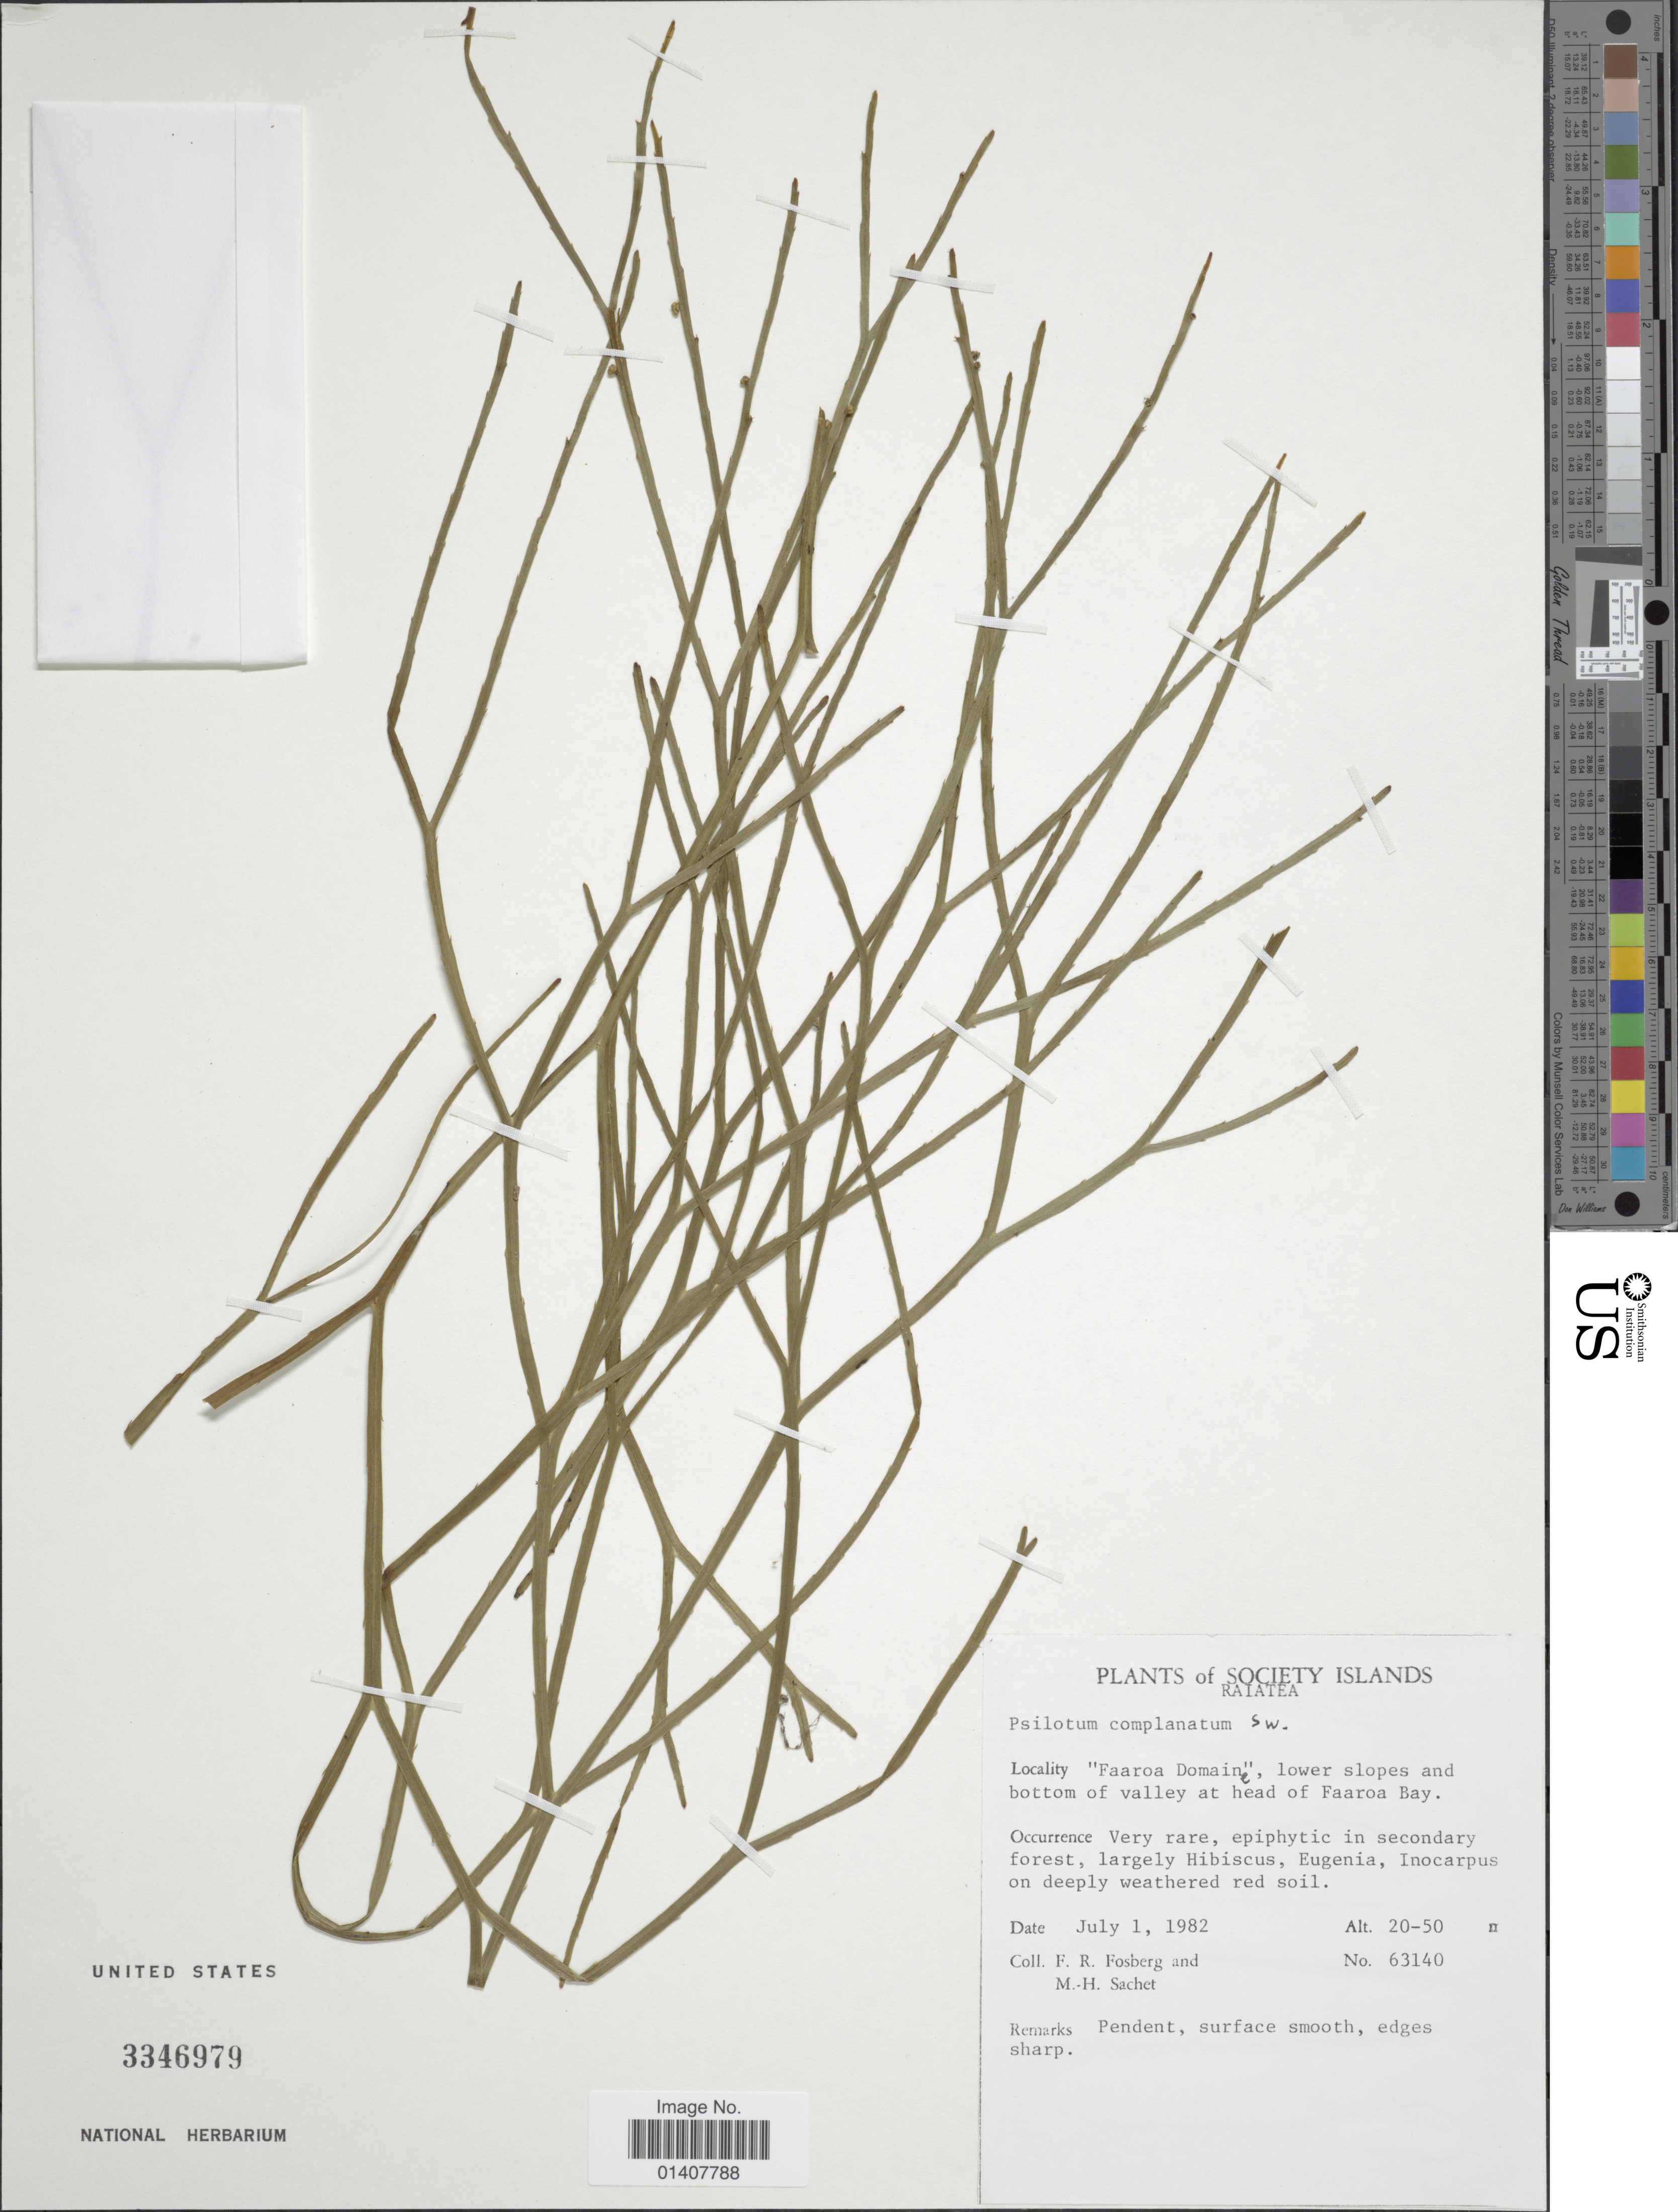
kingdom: Plantae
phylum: Tracheophyta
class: Polypodiopsida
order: Psilotales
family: Psilotaceae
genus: Psilotum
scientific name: Psilotum complanatum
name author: Sw.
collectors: F. R. Fosberg & M.-H. Sachet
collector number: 63140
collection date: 1982-07-01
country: French Polynesia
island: Raiatea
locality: Society Islands, Raiatea, "Faaroa Domain", lower slopes and bottom of valley at head of Faaroa Bay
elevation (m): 20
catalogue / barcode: US 3346979